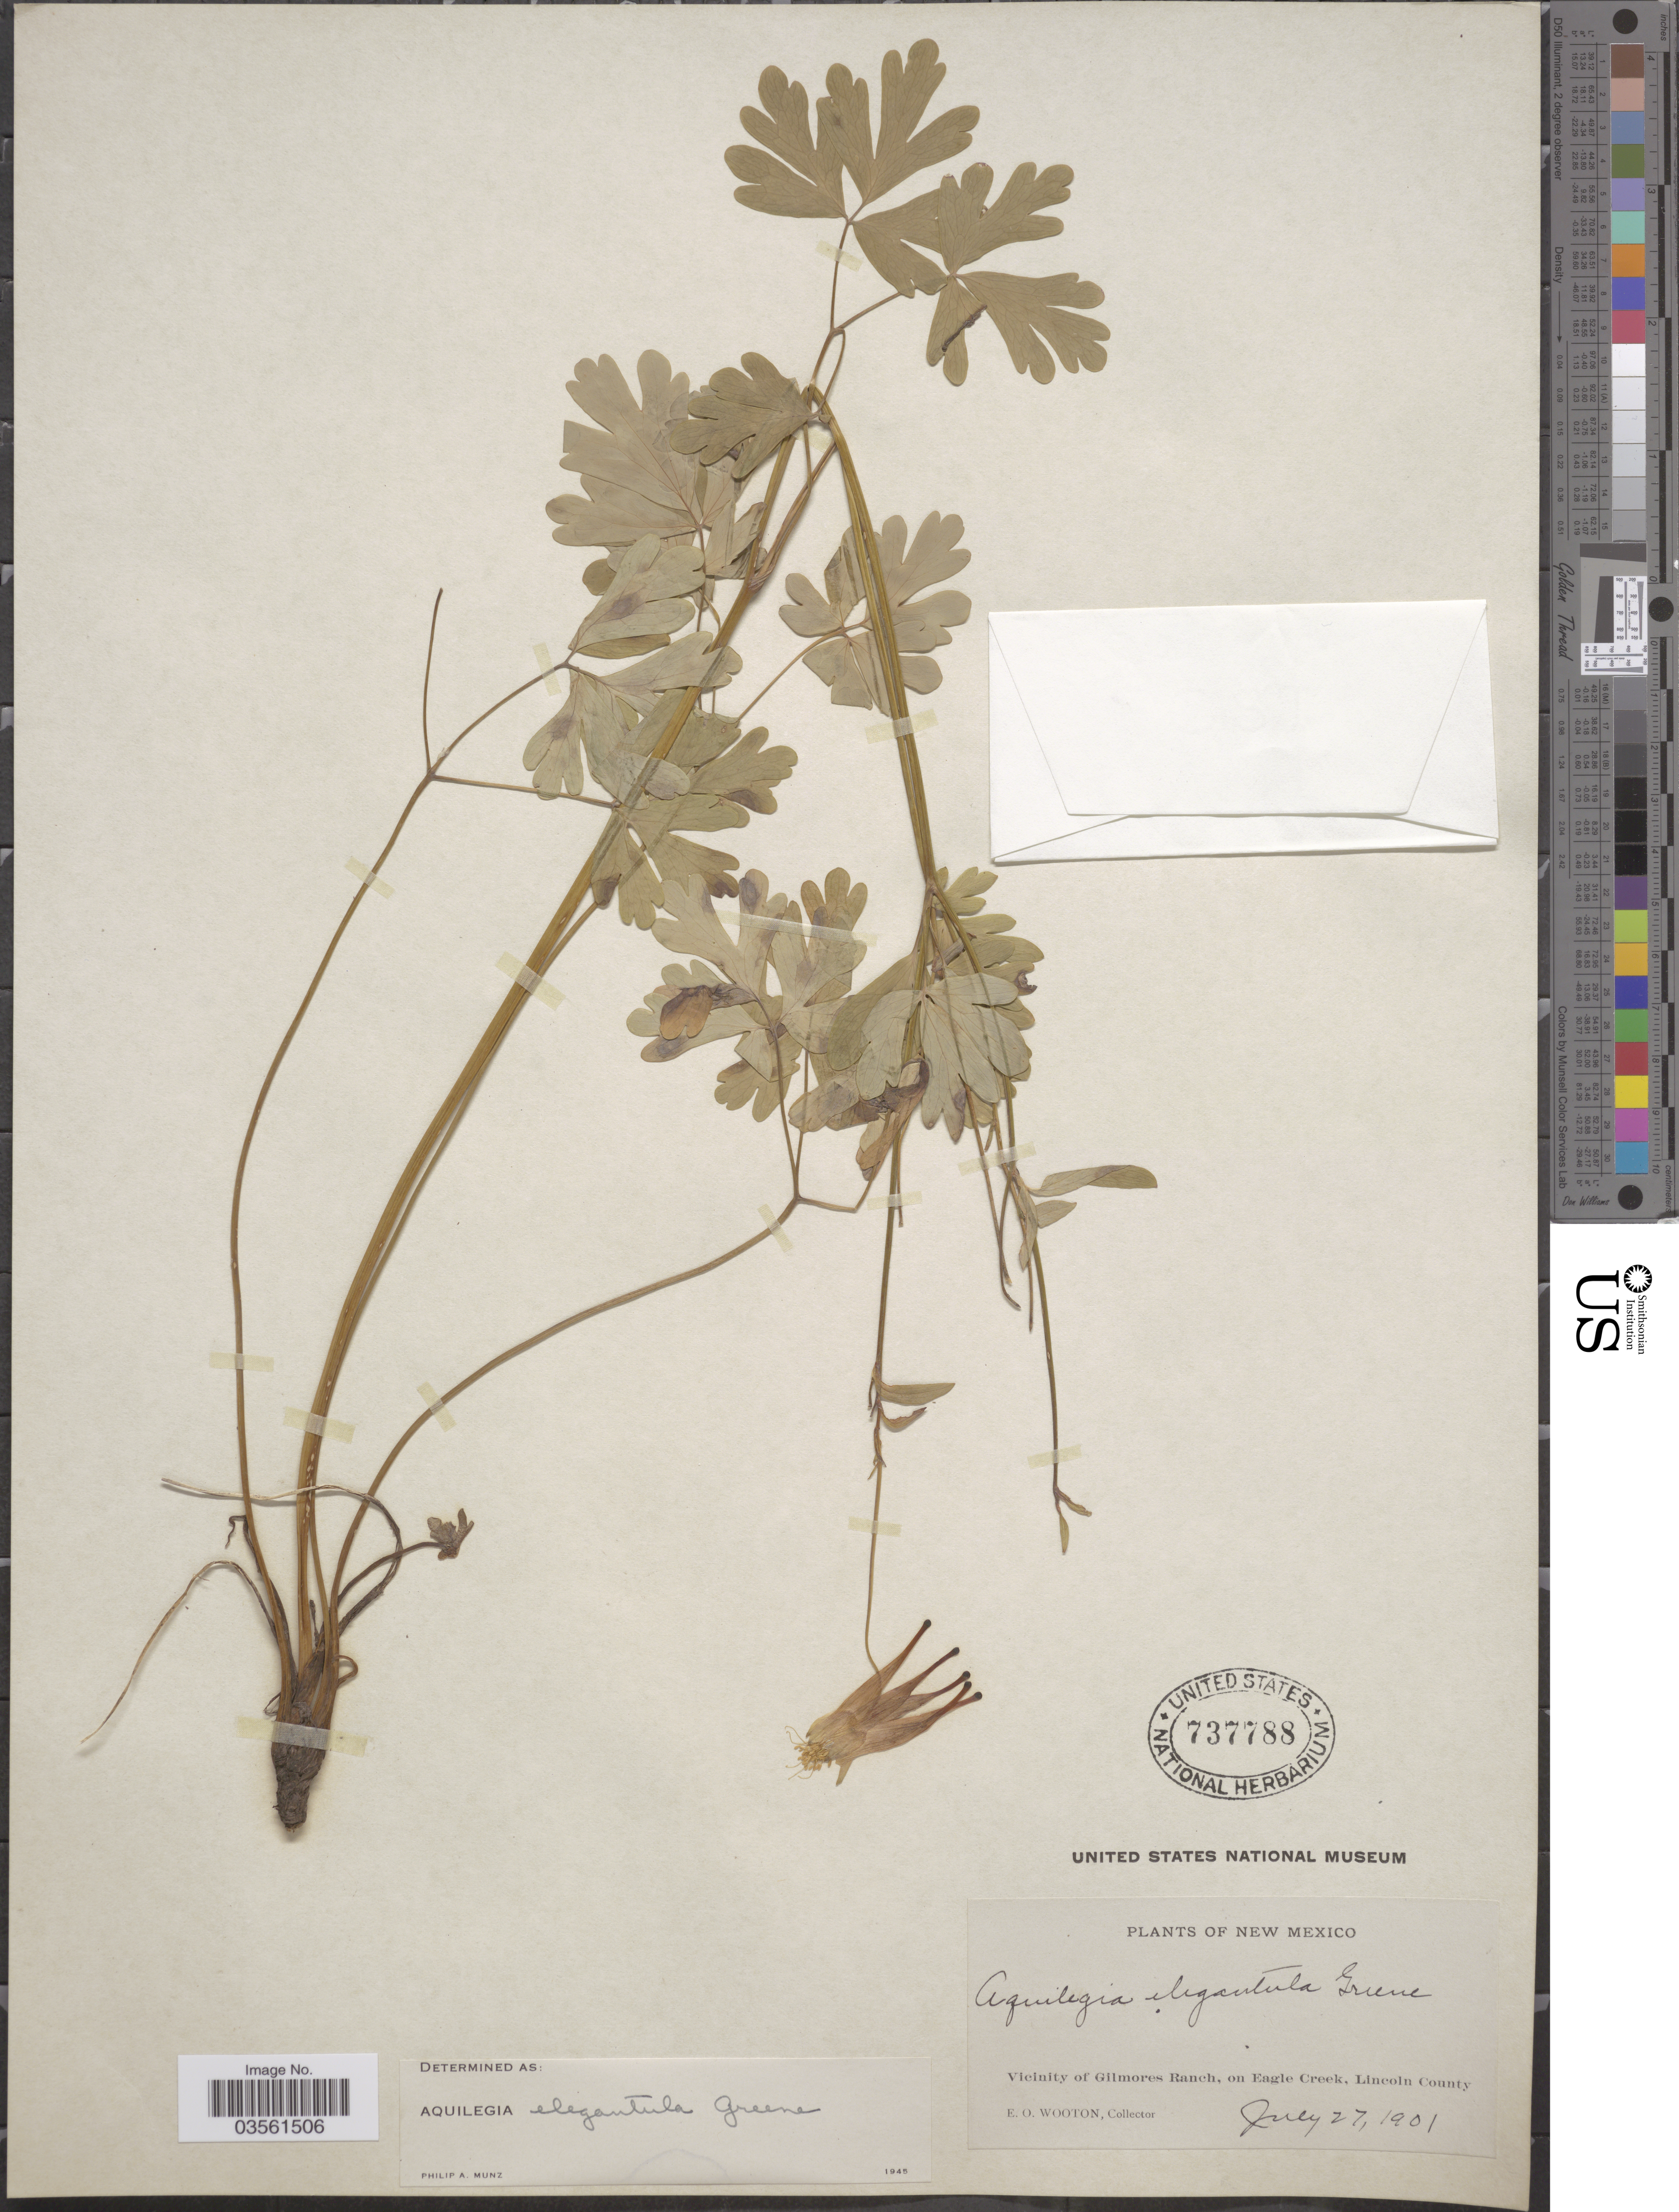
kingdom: Plantae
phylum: Tracheophyta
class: Magnoliopsida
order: Ranunculales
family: Ranunculaceae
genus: Aquilegia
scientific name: Aquilegia elegantula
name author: Greene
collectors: E. O. Wooton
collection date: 1901-07-27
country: United States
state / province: New Mexico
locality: Vicinity of Gilmores Ranch, on Eagle Creek, Lincoln County.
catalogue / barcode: US 737788